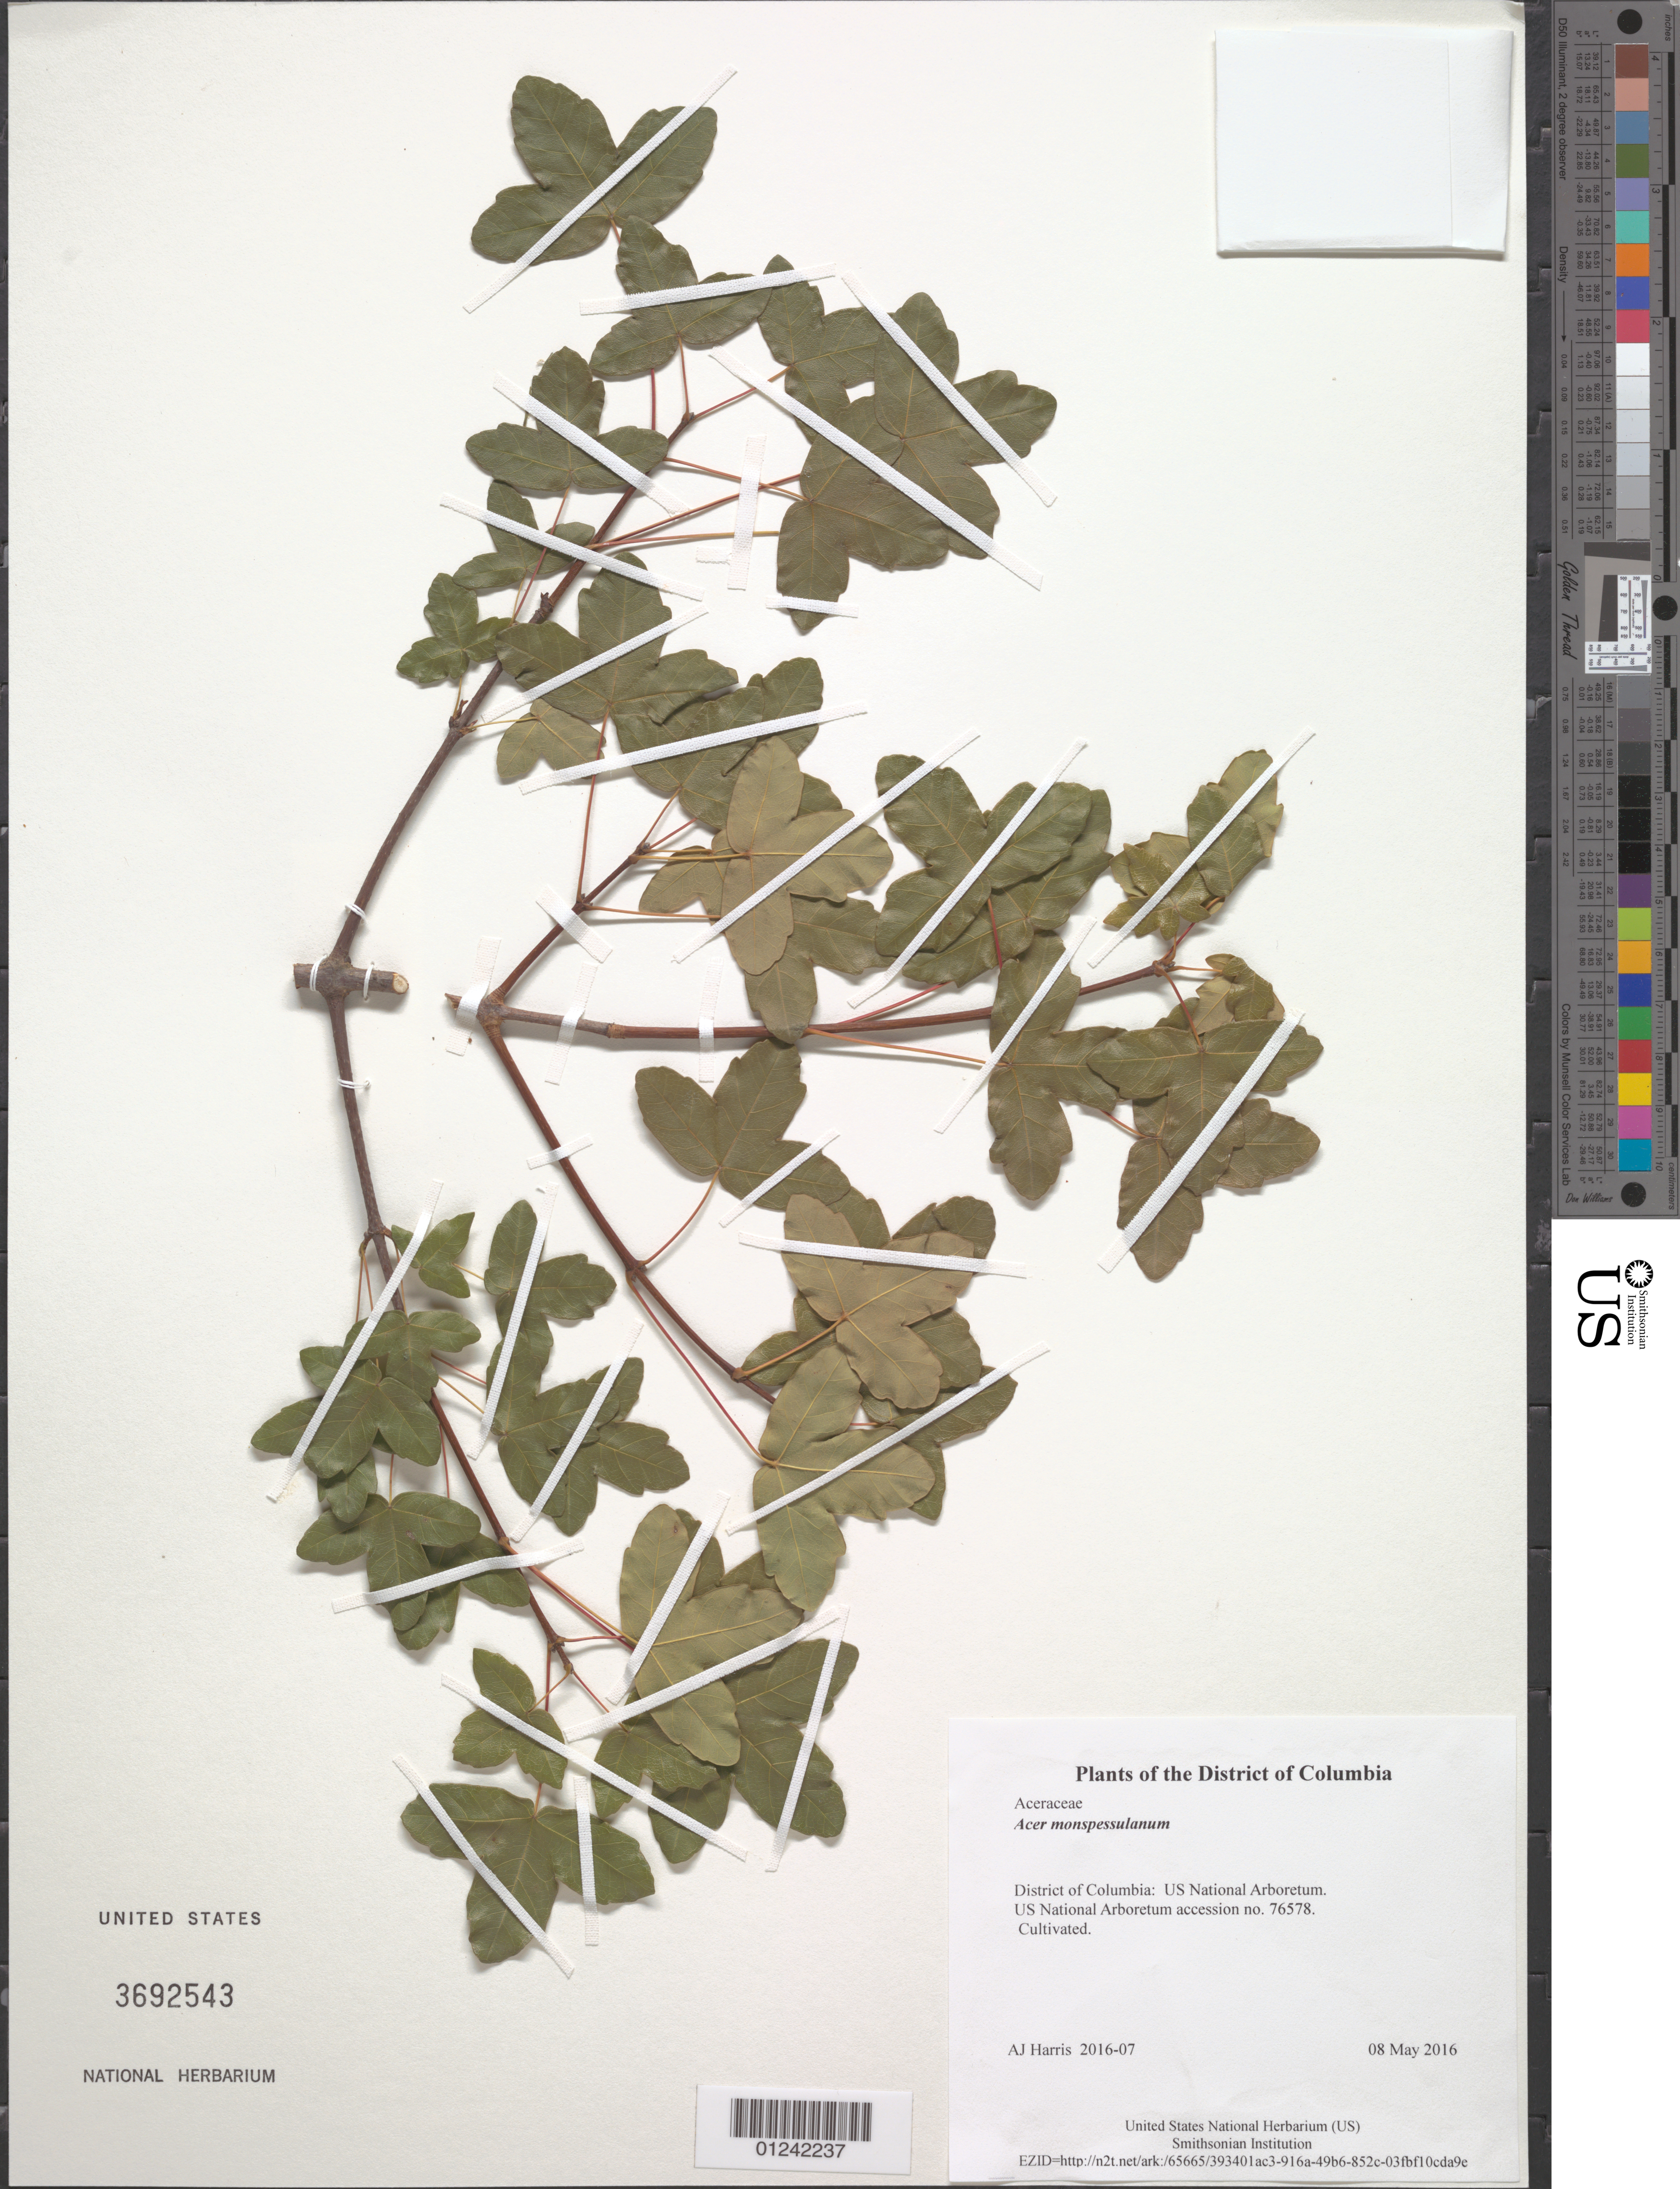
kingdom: Plantae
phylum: Tracheophyta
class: Magnoliopsida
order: Sapindales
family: Sapindaceae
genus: Acer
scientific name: Acer monspessulanum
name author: L.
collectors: A. J. Harris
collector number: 2016-07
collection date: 2016-05-08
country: United States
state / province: District of Columbia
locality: US National Arboretum.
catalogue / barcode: US 3692543